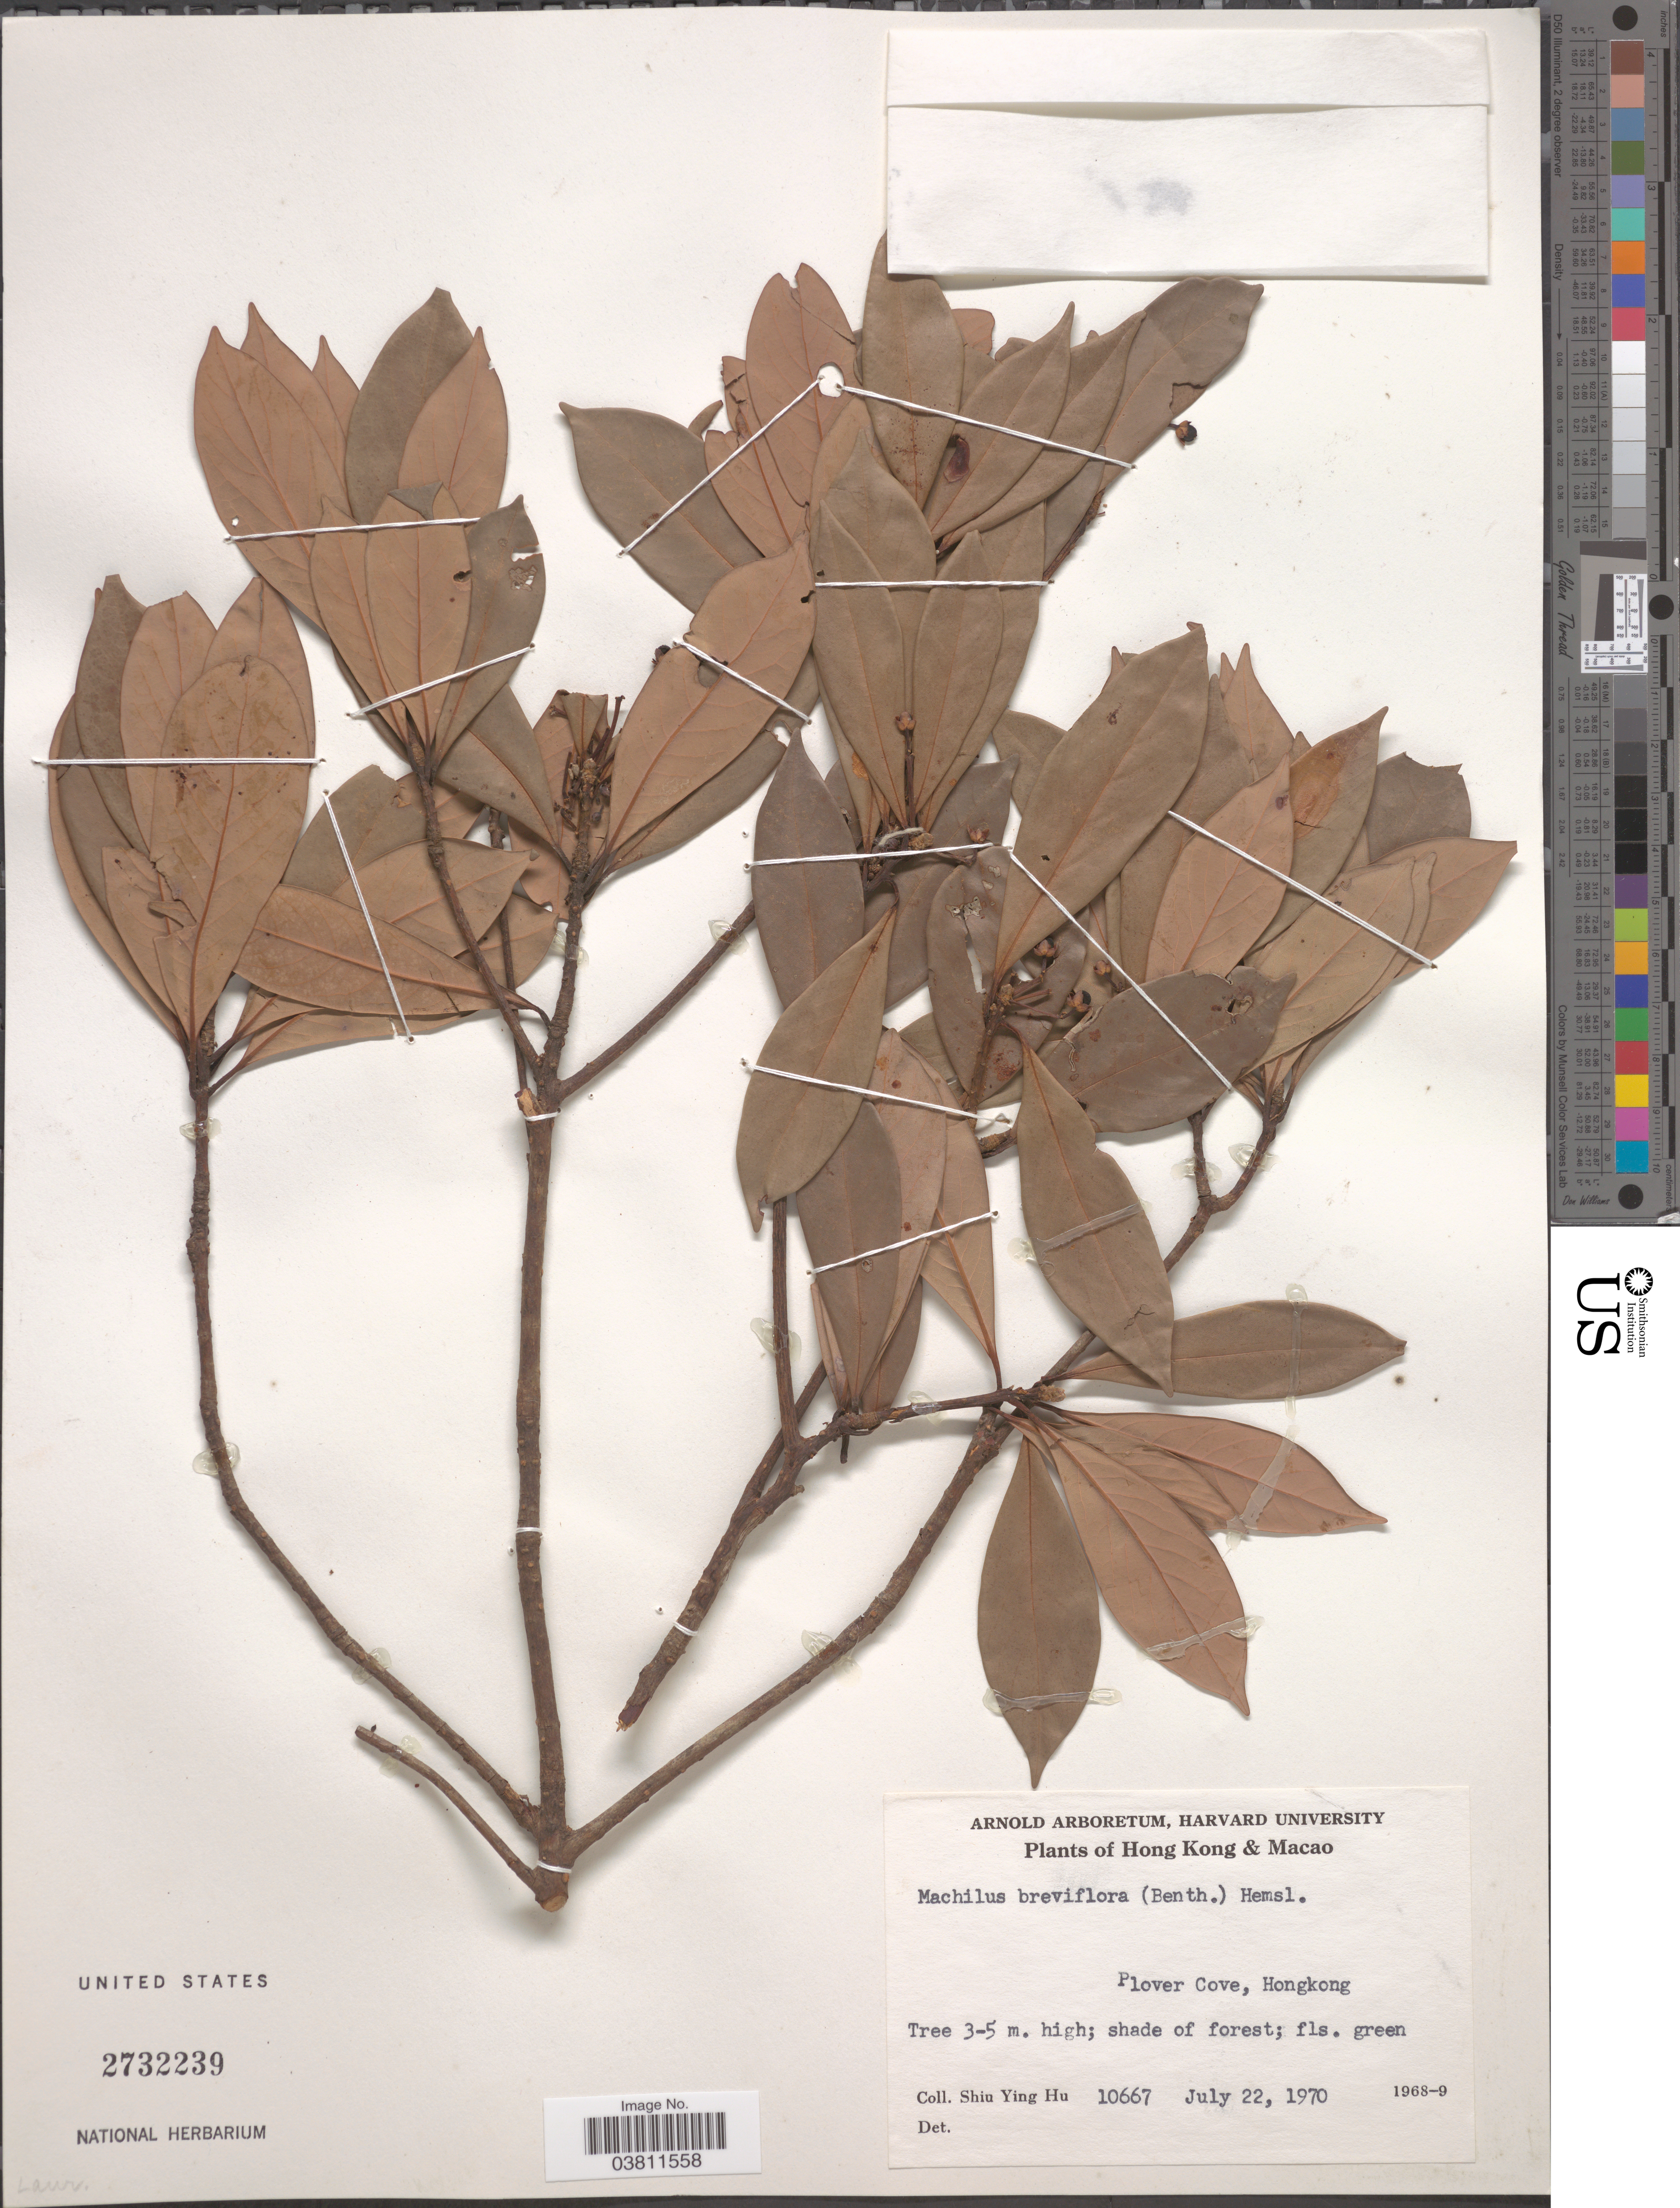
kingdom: Plantae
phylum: Tracheophyta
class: Magnoliopsida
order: Laurales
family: Lauraceae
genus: Machilus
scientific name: Machilus breviflora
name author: (Benth.) Hemsl.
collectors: S. Y. Hu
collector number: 10667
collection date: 1970-07-22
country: China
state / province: Hong Kong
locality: Plover Cove.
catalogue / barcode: US 2732239